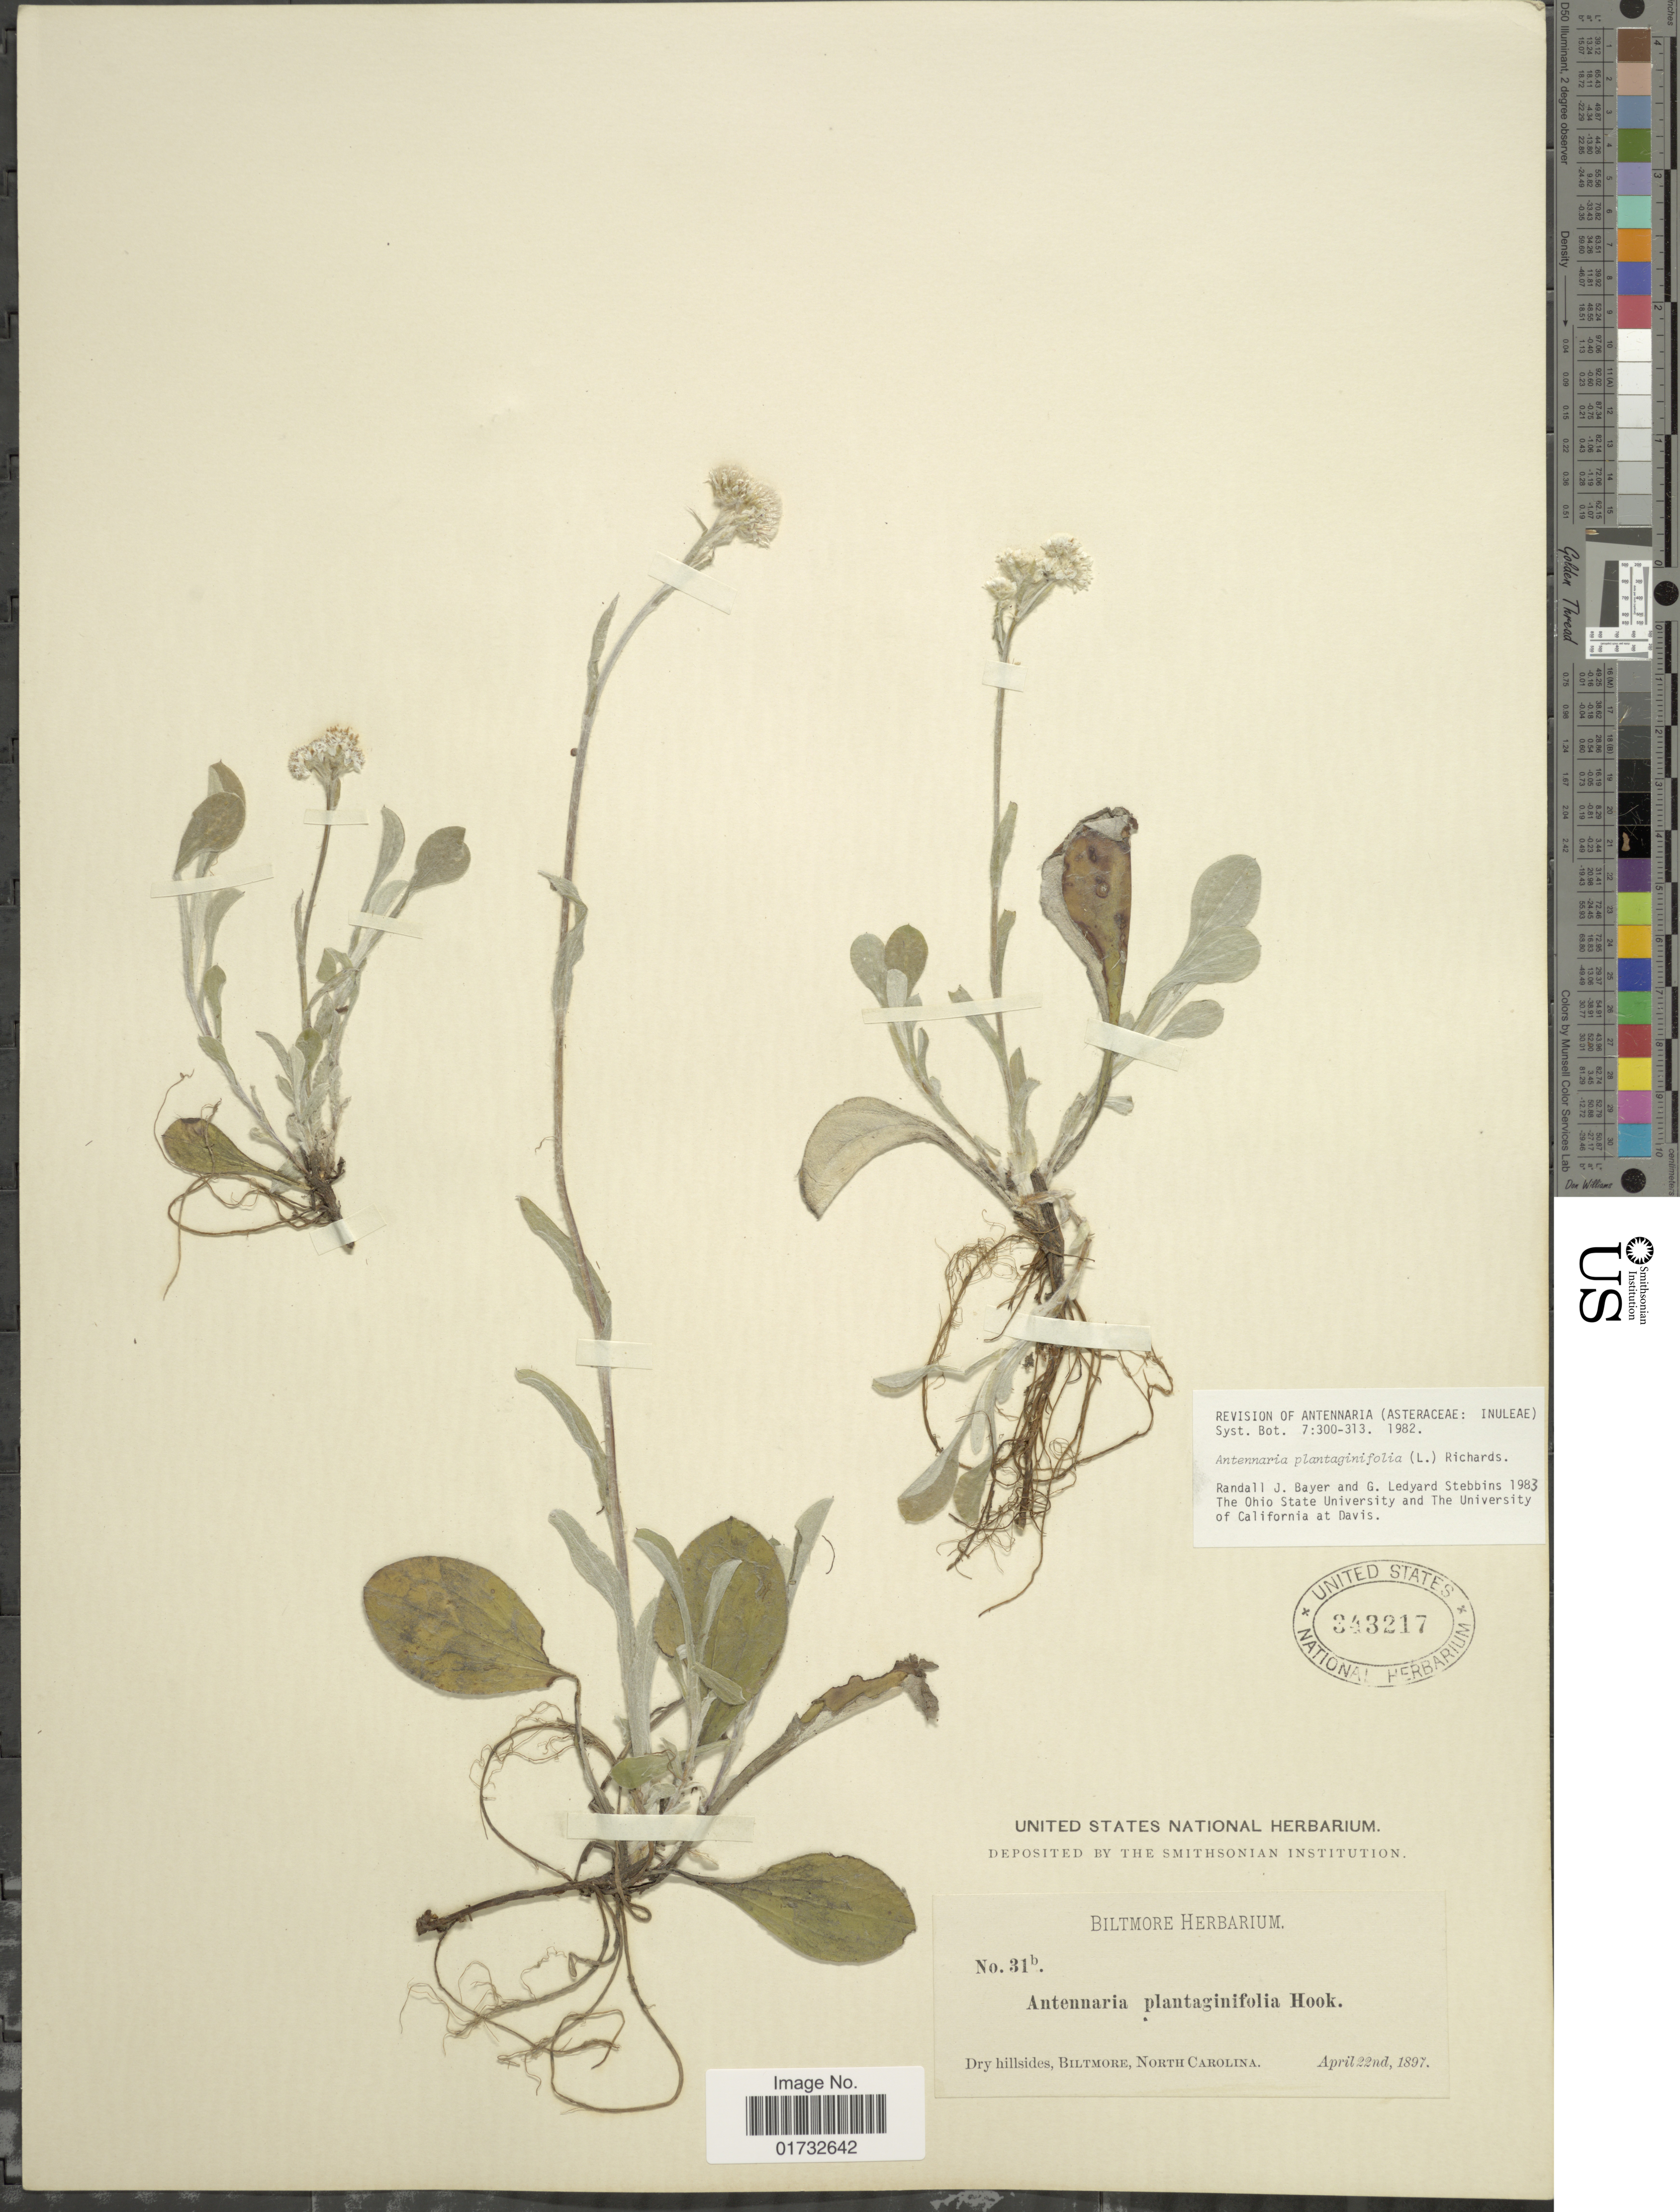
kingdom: Plantae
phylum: Tracheophyta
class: Magnoliopsida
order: Asterales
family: Asteraceae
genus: Antennaria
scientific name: Antennaria plantaginifolia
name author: (L.) Richardson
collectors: ex herb. Biltmore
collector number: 31b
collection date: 1897-04-22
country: United States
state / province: North Carolina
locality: Biltmore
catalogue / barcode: US 343217